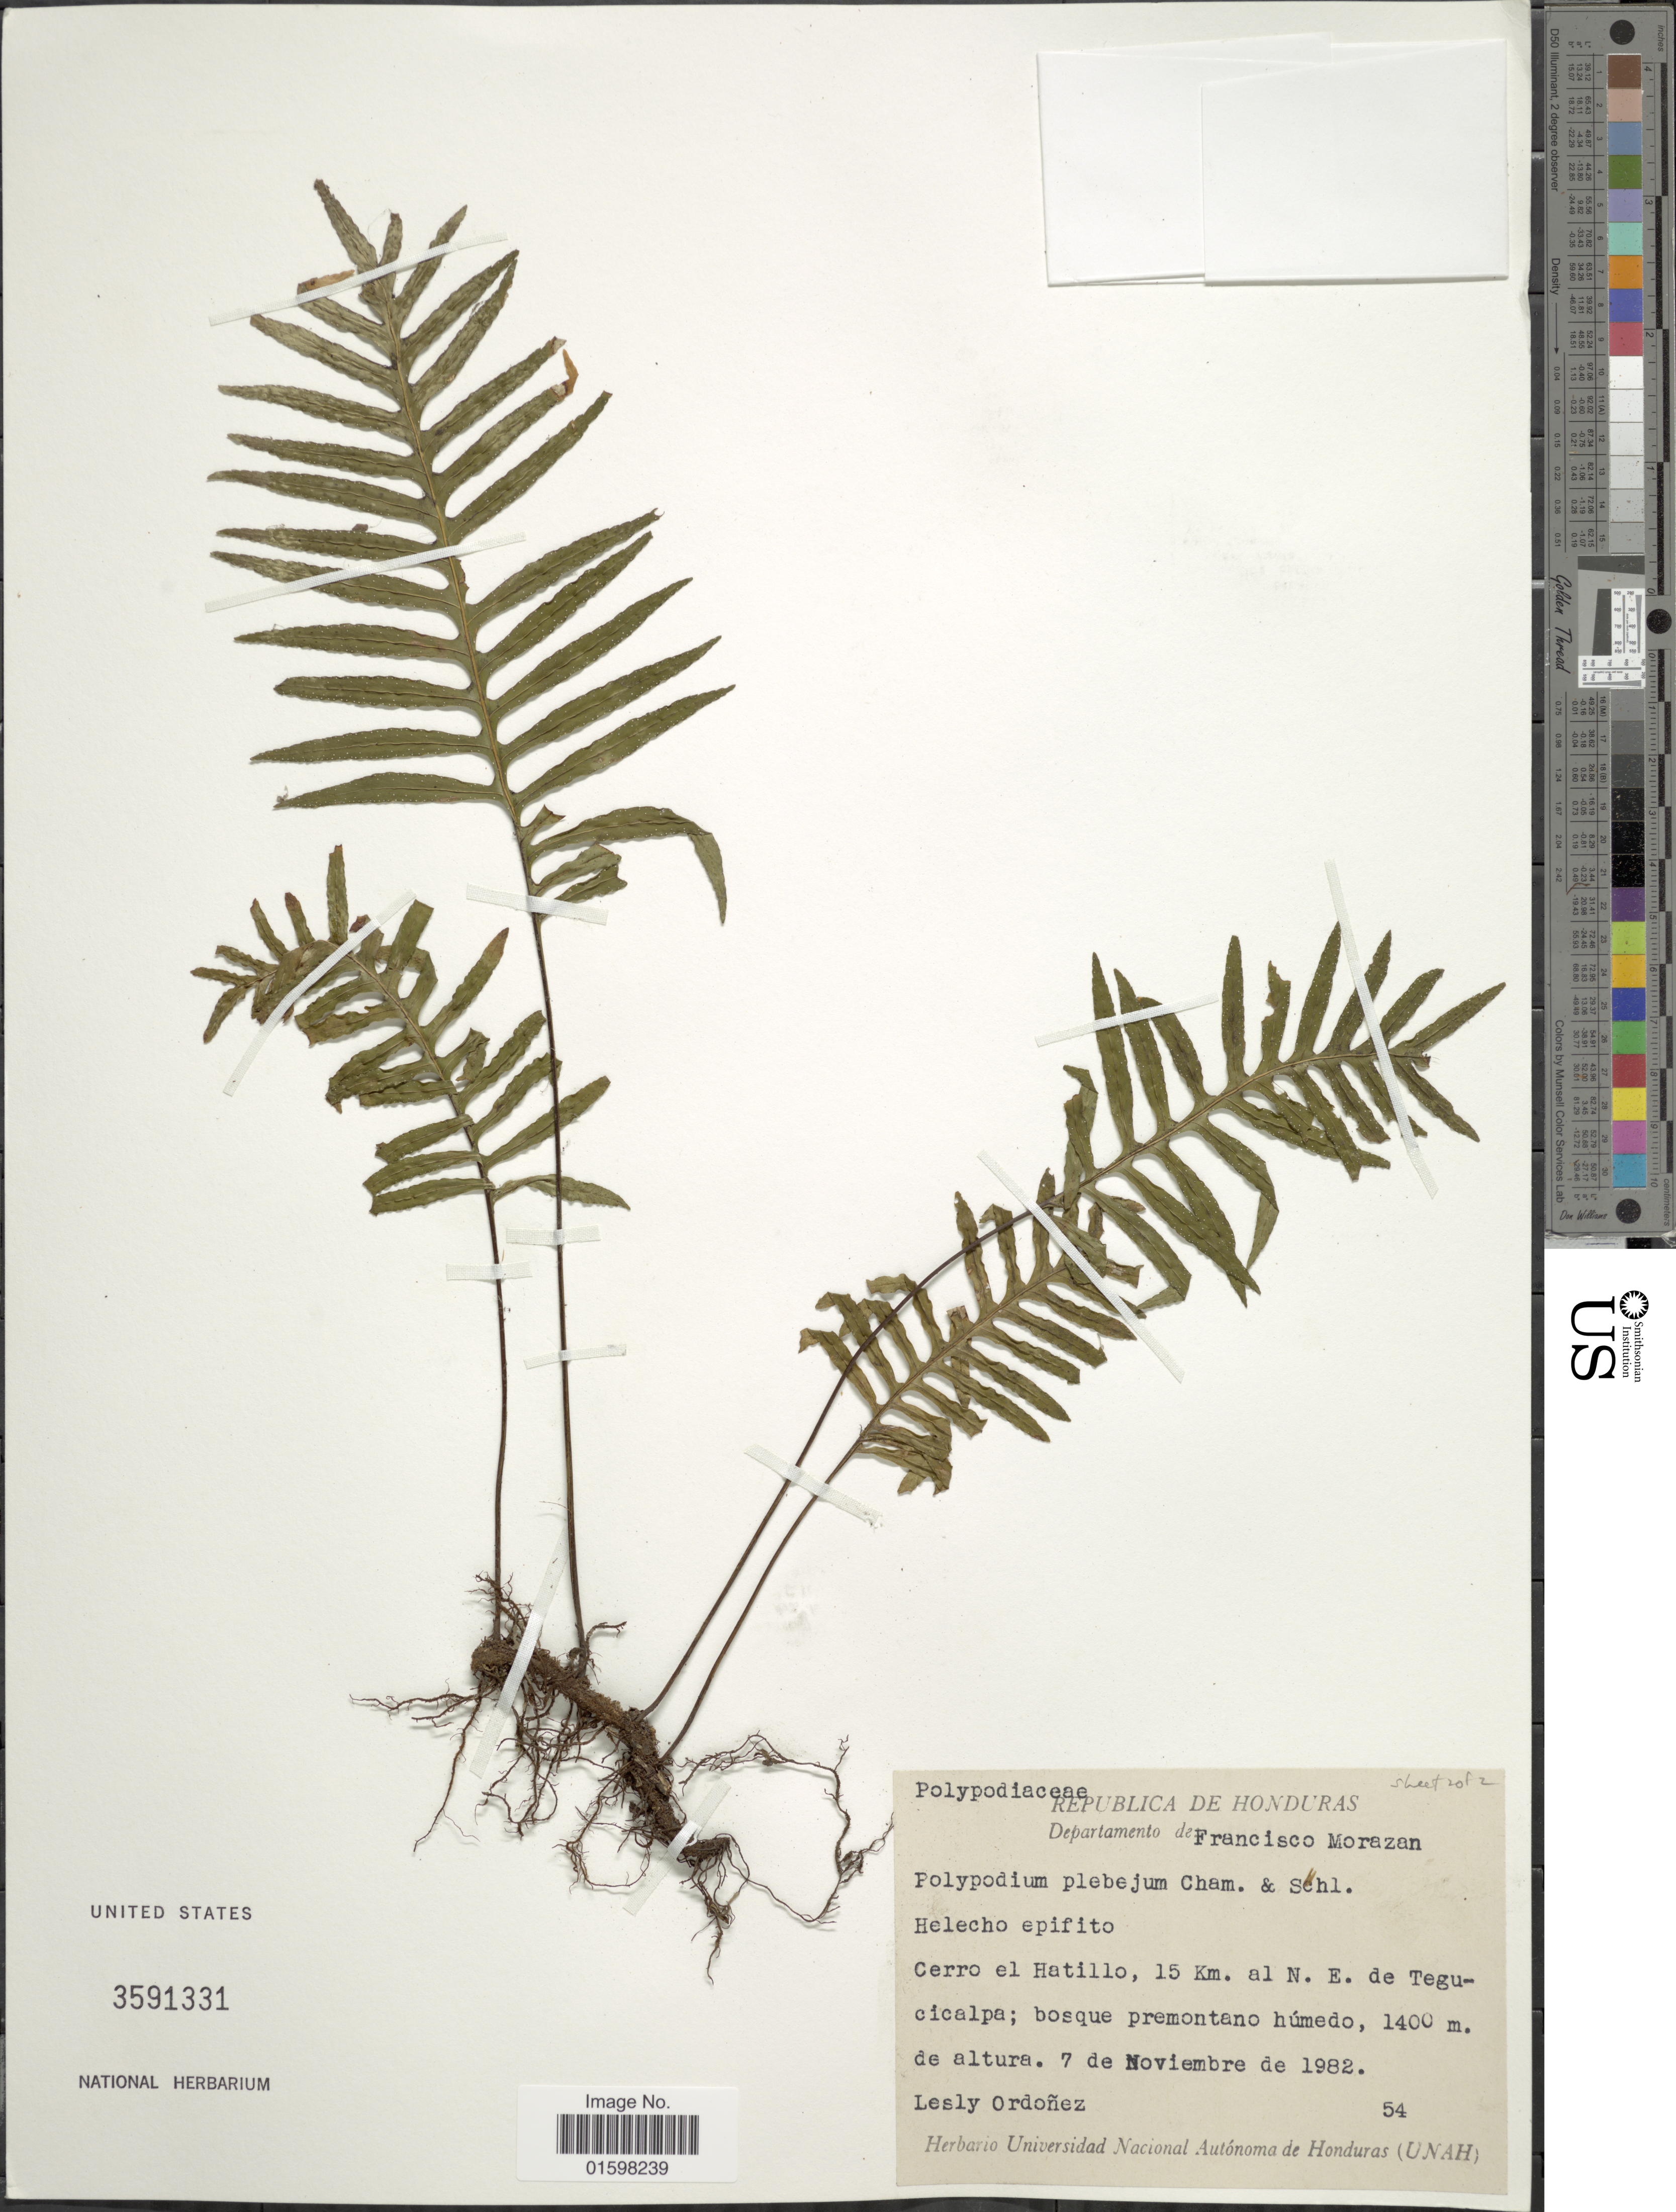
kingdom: Plantae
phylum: Tracheophyta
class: Polypodiopsida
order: Polypodiales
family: Polypodiaceae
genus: Pleopeltis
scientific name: Pleopeltis plebeia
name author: (Schltdl. ex Cham.) A.R. Sm. & Tejero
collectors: L. Ordonez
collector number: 54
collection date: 1982-11-17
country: Honduras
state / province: Fco. Morazán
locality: Departamento de Francisco Morazan, Cerro el Hatillo, 15 Km al N. E. de Tegucicalpa, bosque premontano humedo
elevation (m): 1400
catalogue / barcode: US 3591331